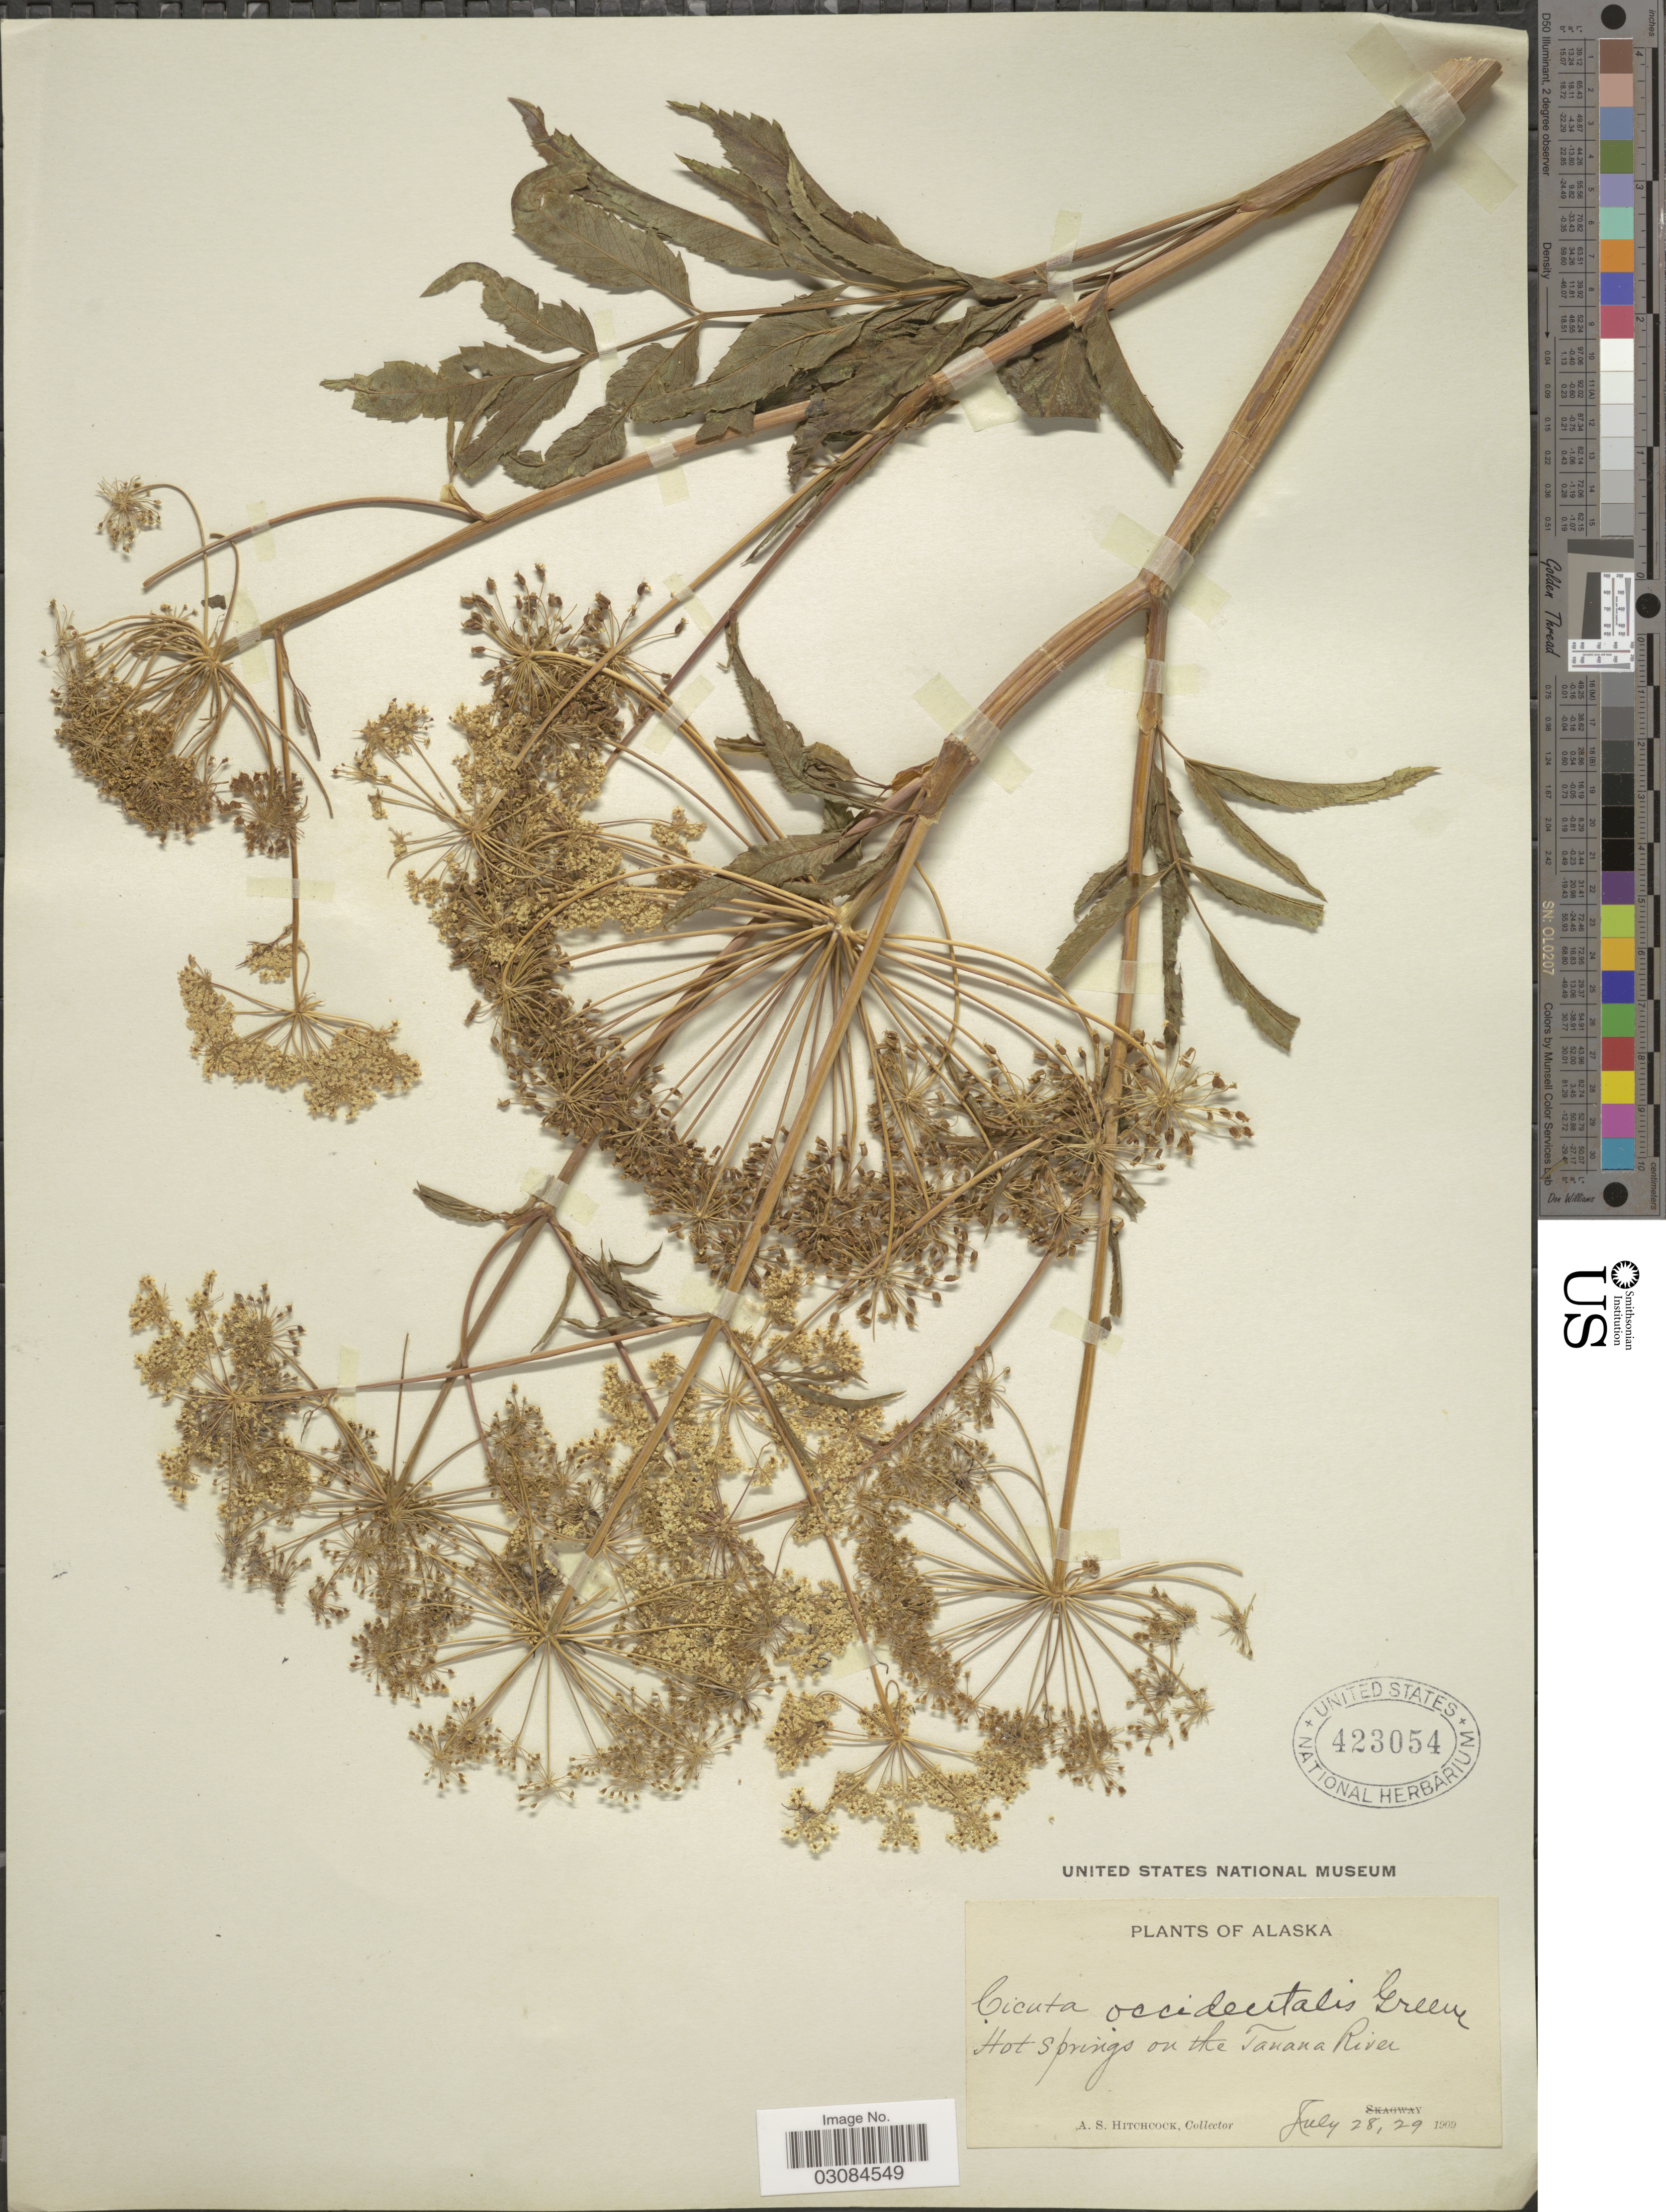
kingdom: Plantae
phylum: Tracheophyta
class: Magnoliopsida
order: Apiales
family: Apiaceae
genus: Cicuta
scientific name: Cicuta occidentalis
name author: Greene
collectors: A. S. Hitchcock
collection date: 1909-07-28/1909-07-29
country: United States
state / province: Alaska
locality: Hot Springs on the Tanana River.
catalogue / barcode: US 423054